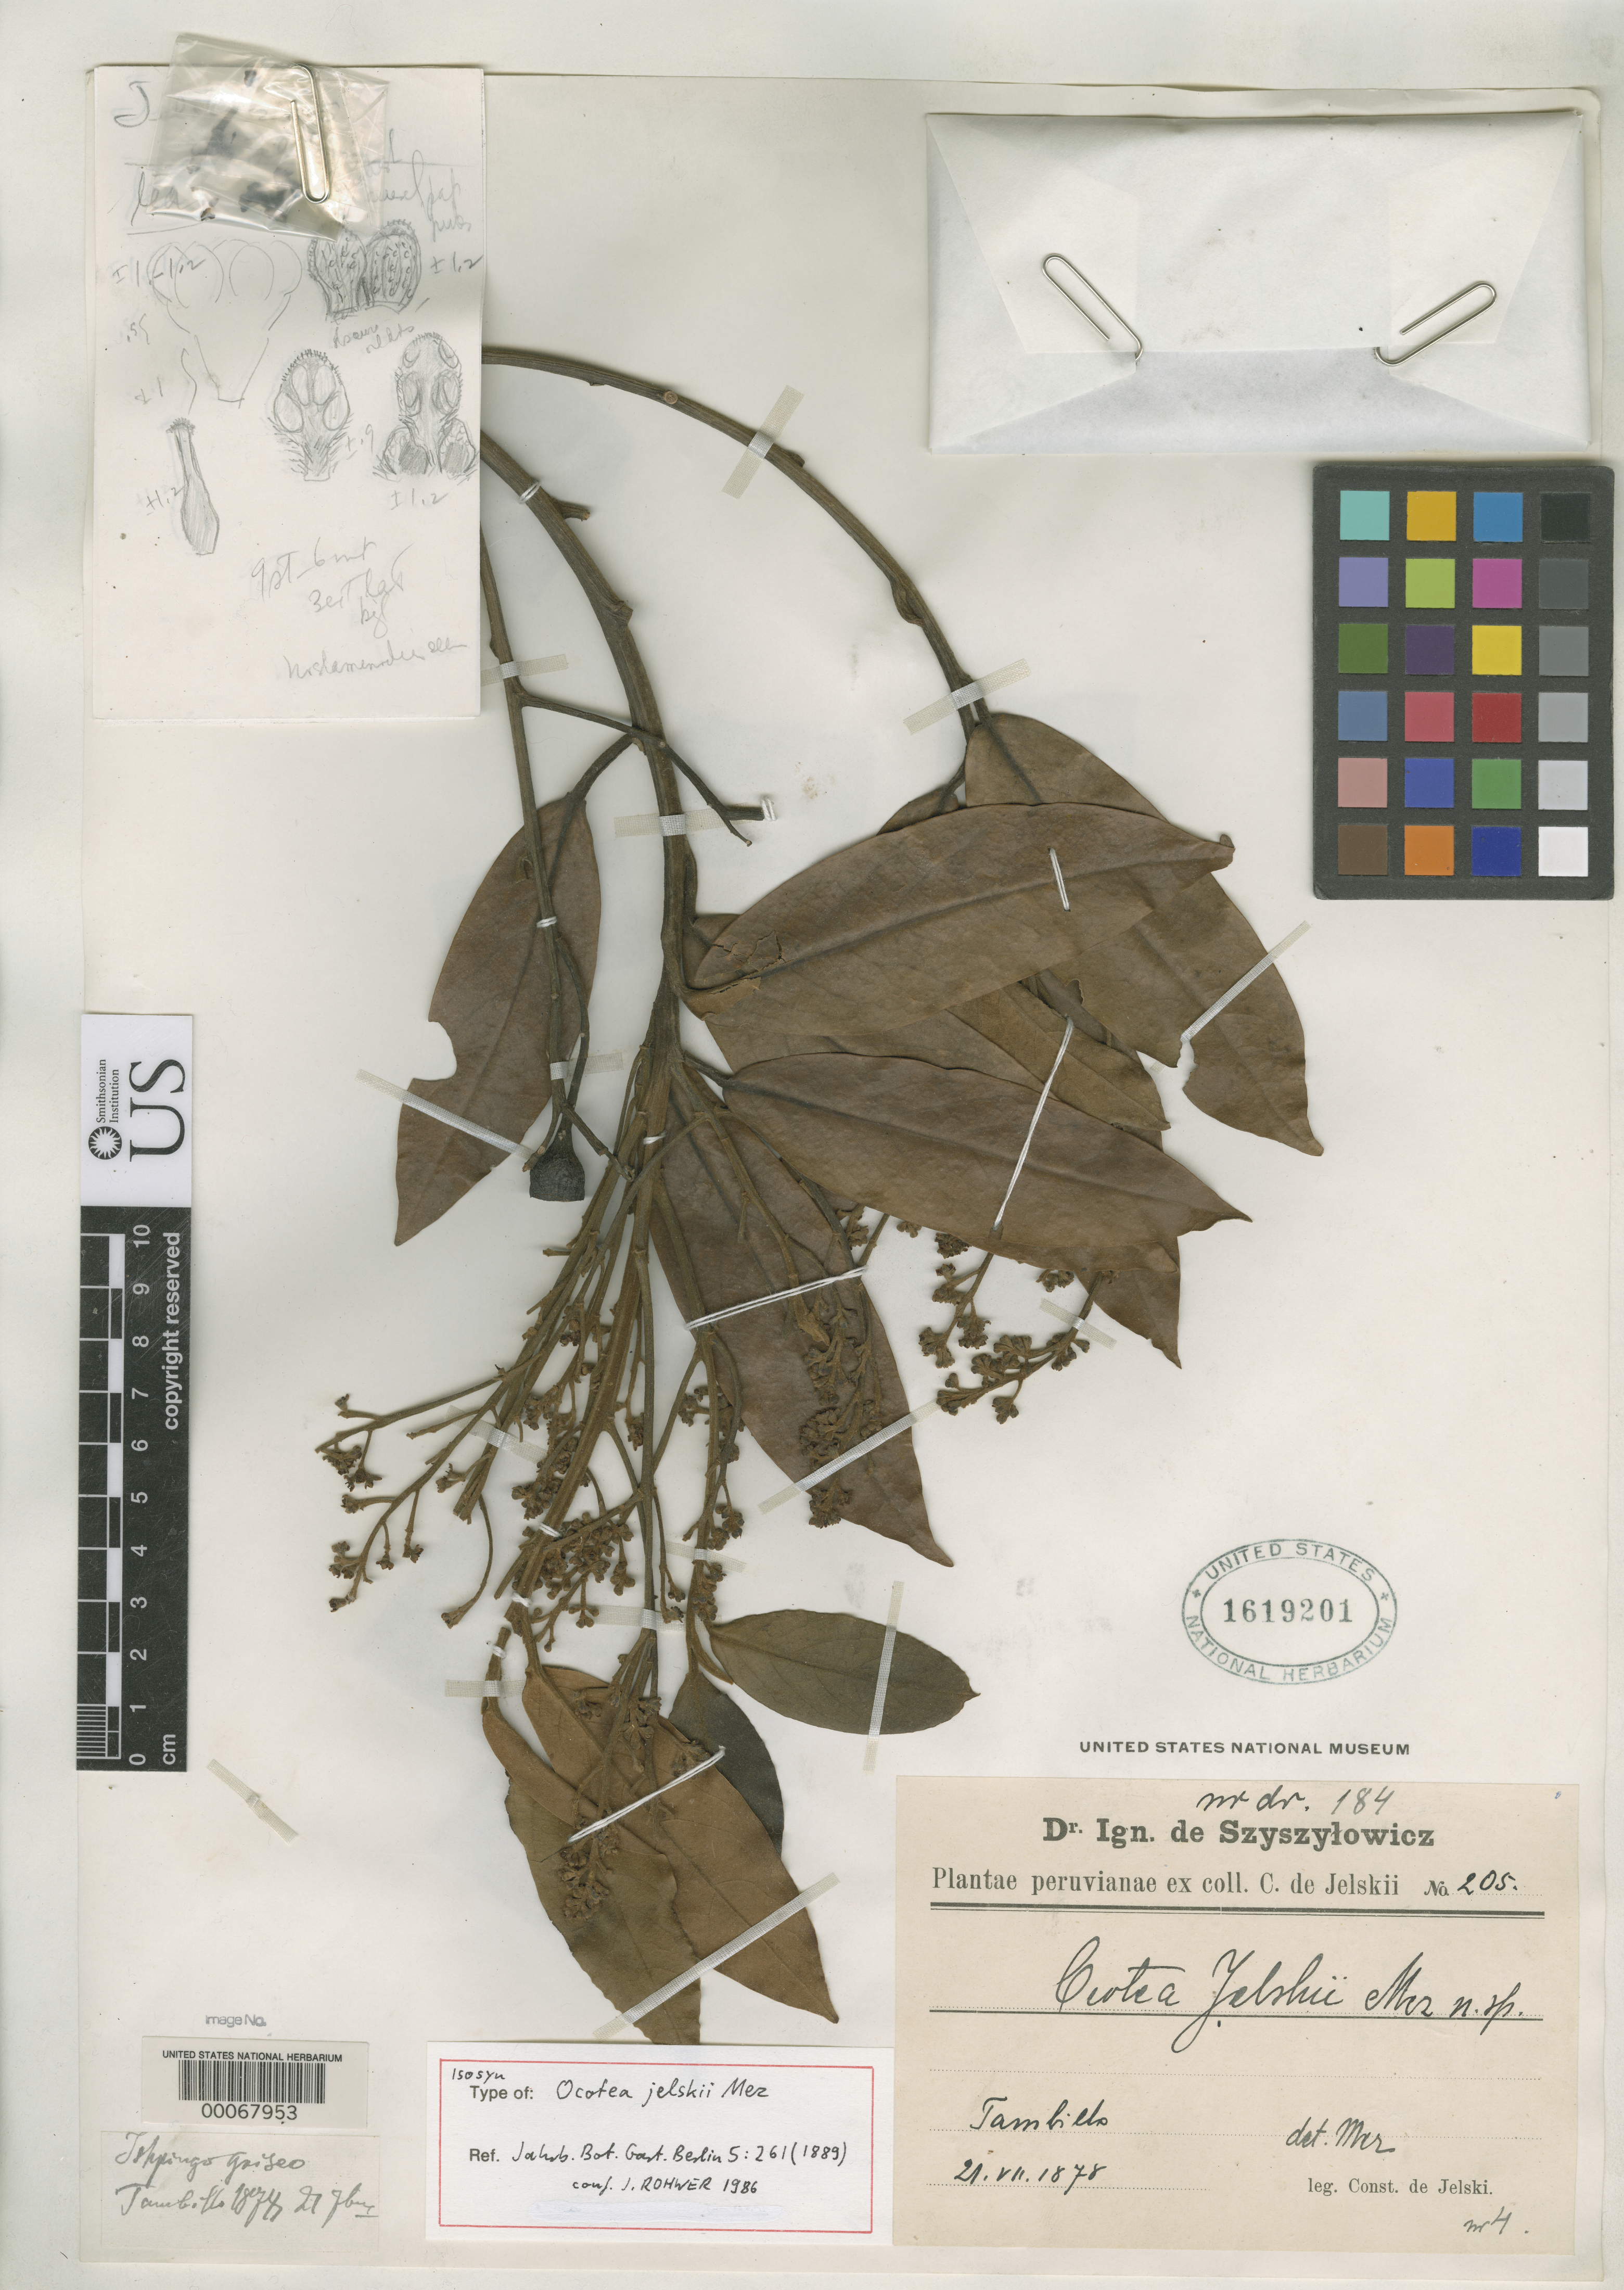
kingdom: Plantae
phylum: Tracheophyta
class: Magnoliopsida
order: Laurales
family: Lauraceae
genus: Ocotea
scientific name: Ocotea jelskii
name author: Mez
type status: Isosyntype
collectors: C. von Jelski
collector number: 167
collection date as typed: Jul 1878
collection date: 1878-07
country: Peru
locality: Tambillo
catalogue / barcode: US 1619201